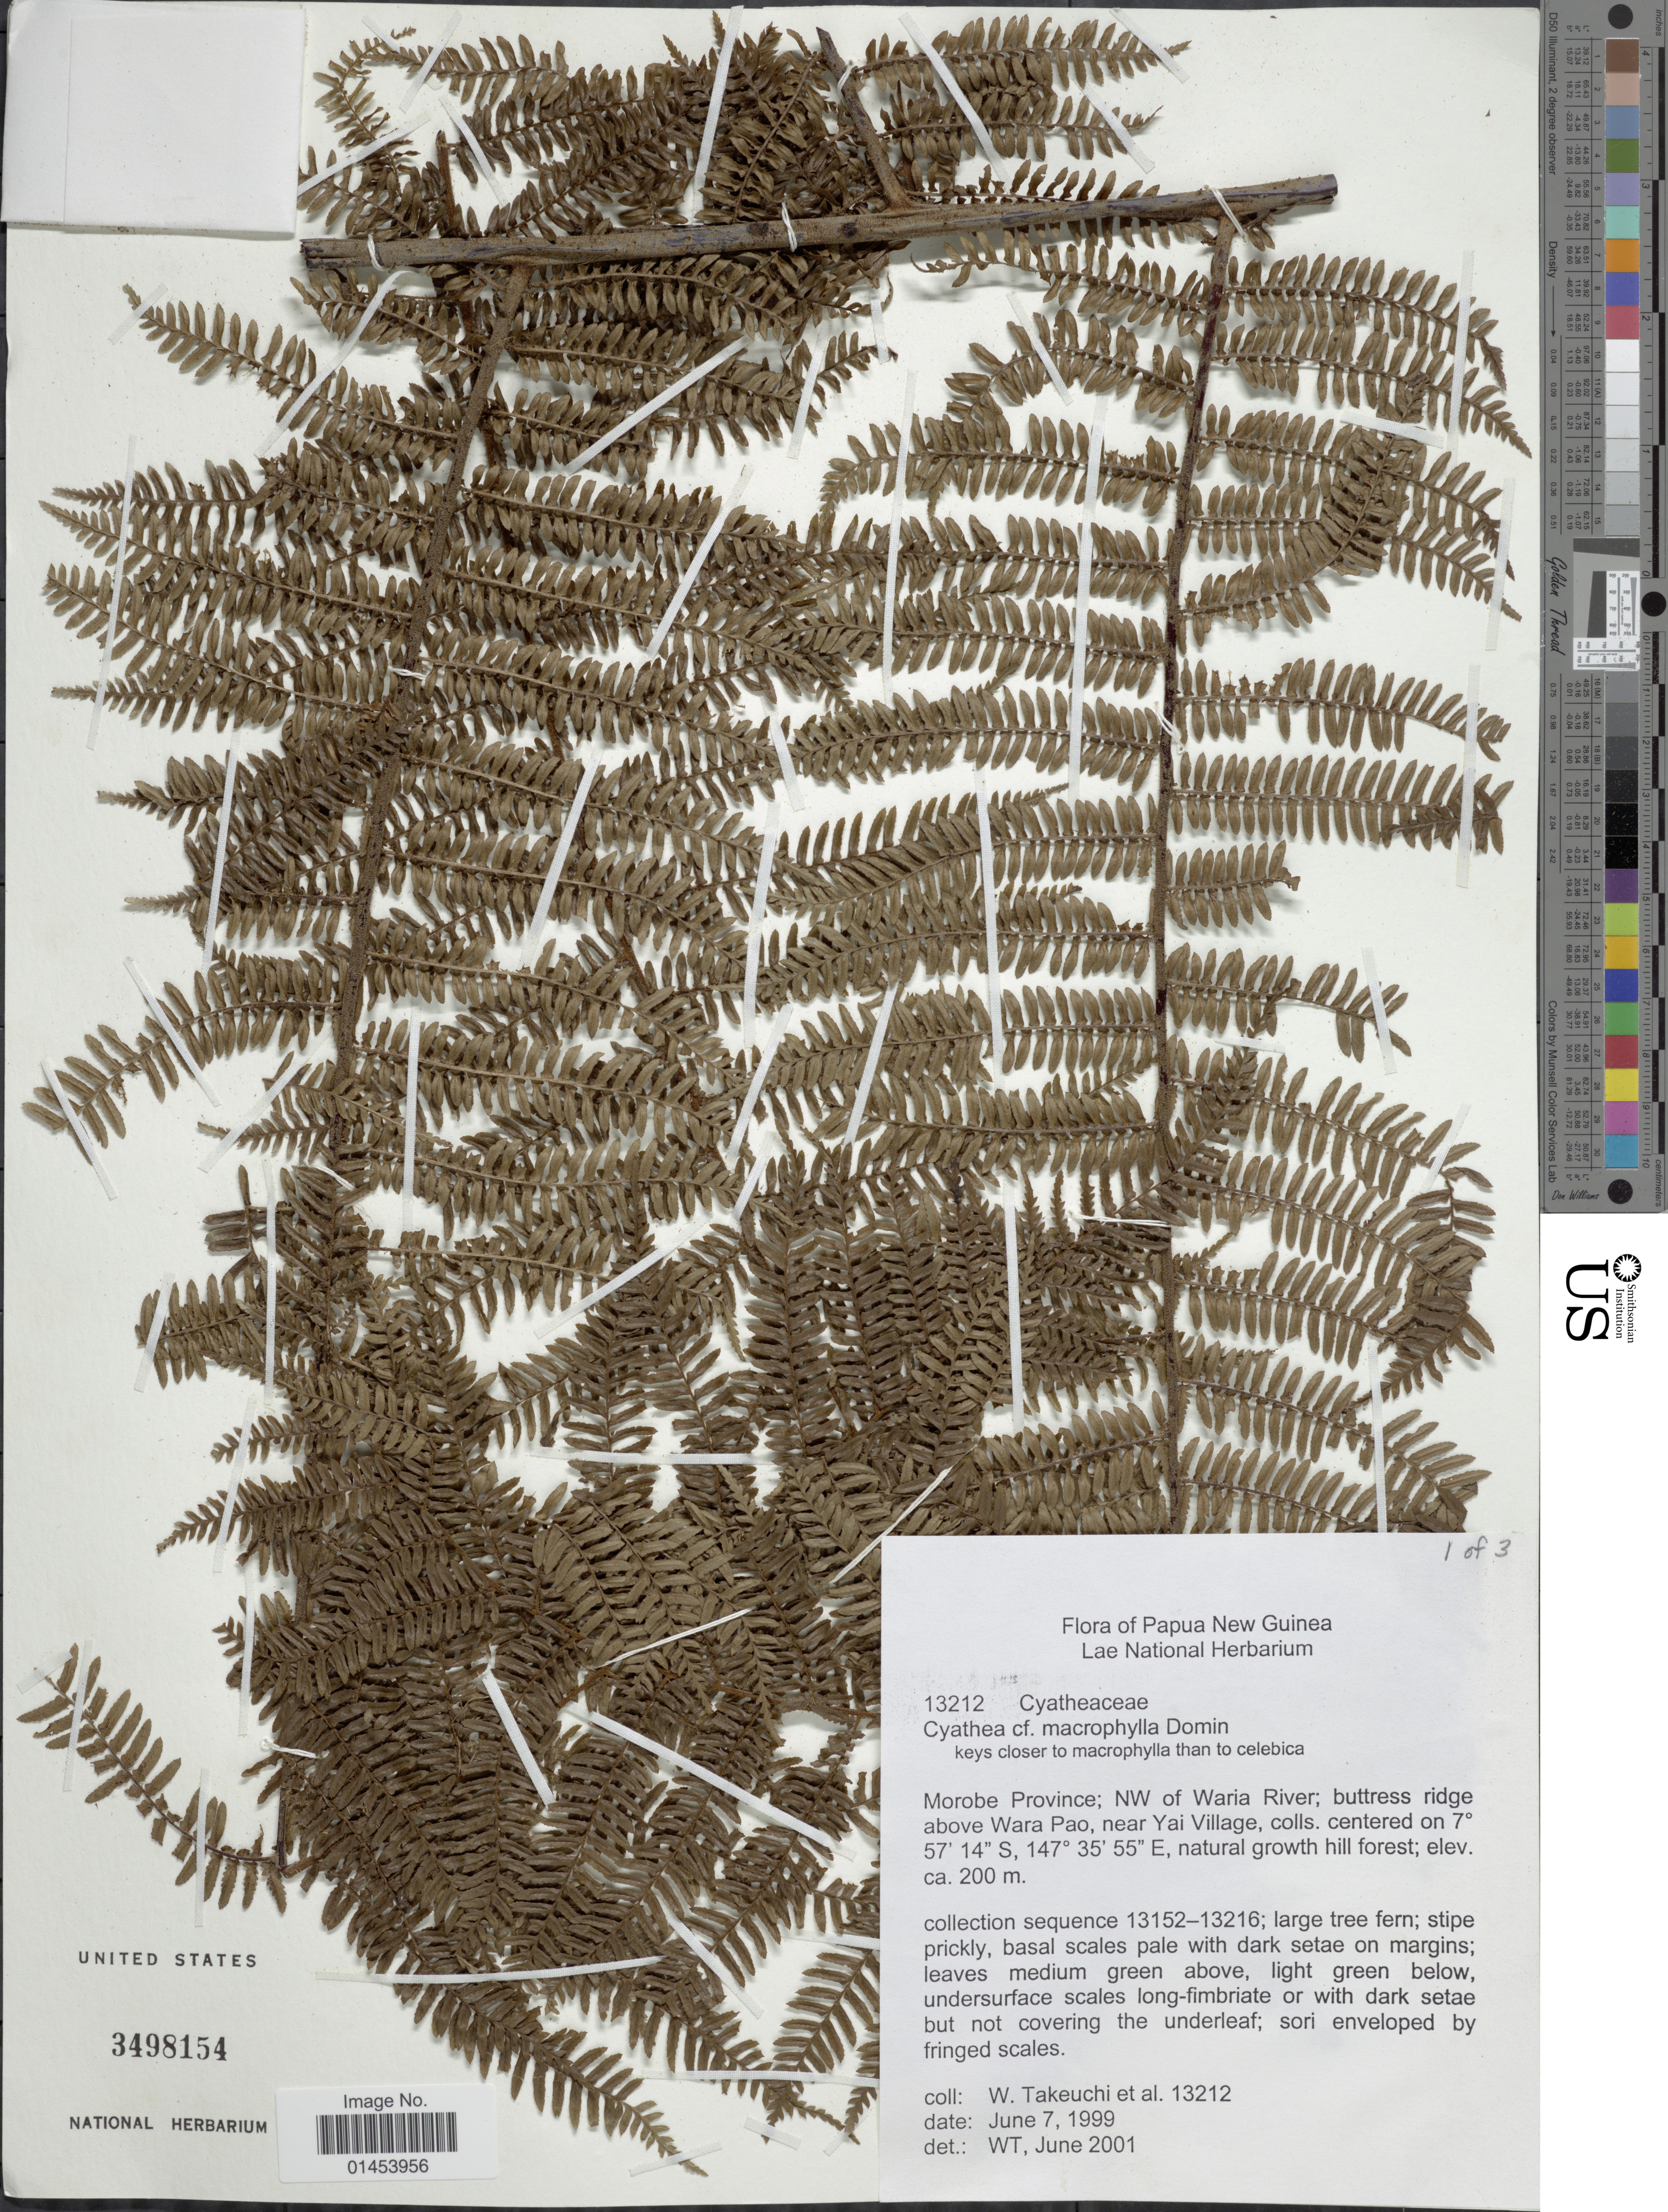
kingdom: Plantae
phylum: Tracheophyta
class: Polypodiopsida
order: Cyatheales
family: Cyatheaceae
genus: Cyathea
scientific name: Cyathea macrophylla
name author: Domin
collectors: W. Takeuchi & et al.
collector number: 13212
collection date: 1999-06-07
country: Papua New Guinea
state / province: Morobe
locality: Morobe Province; NW ofWaria River; buttress ridge above Wara Pao, near Yai Village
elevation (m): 200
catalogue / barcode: US 3498154